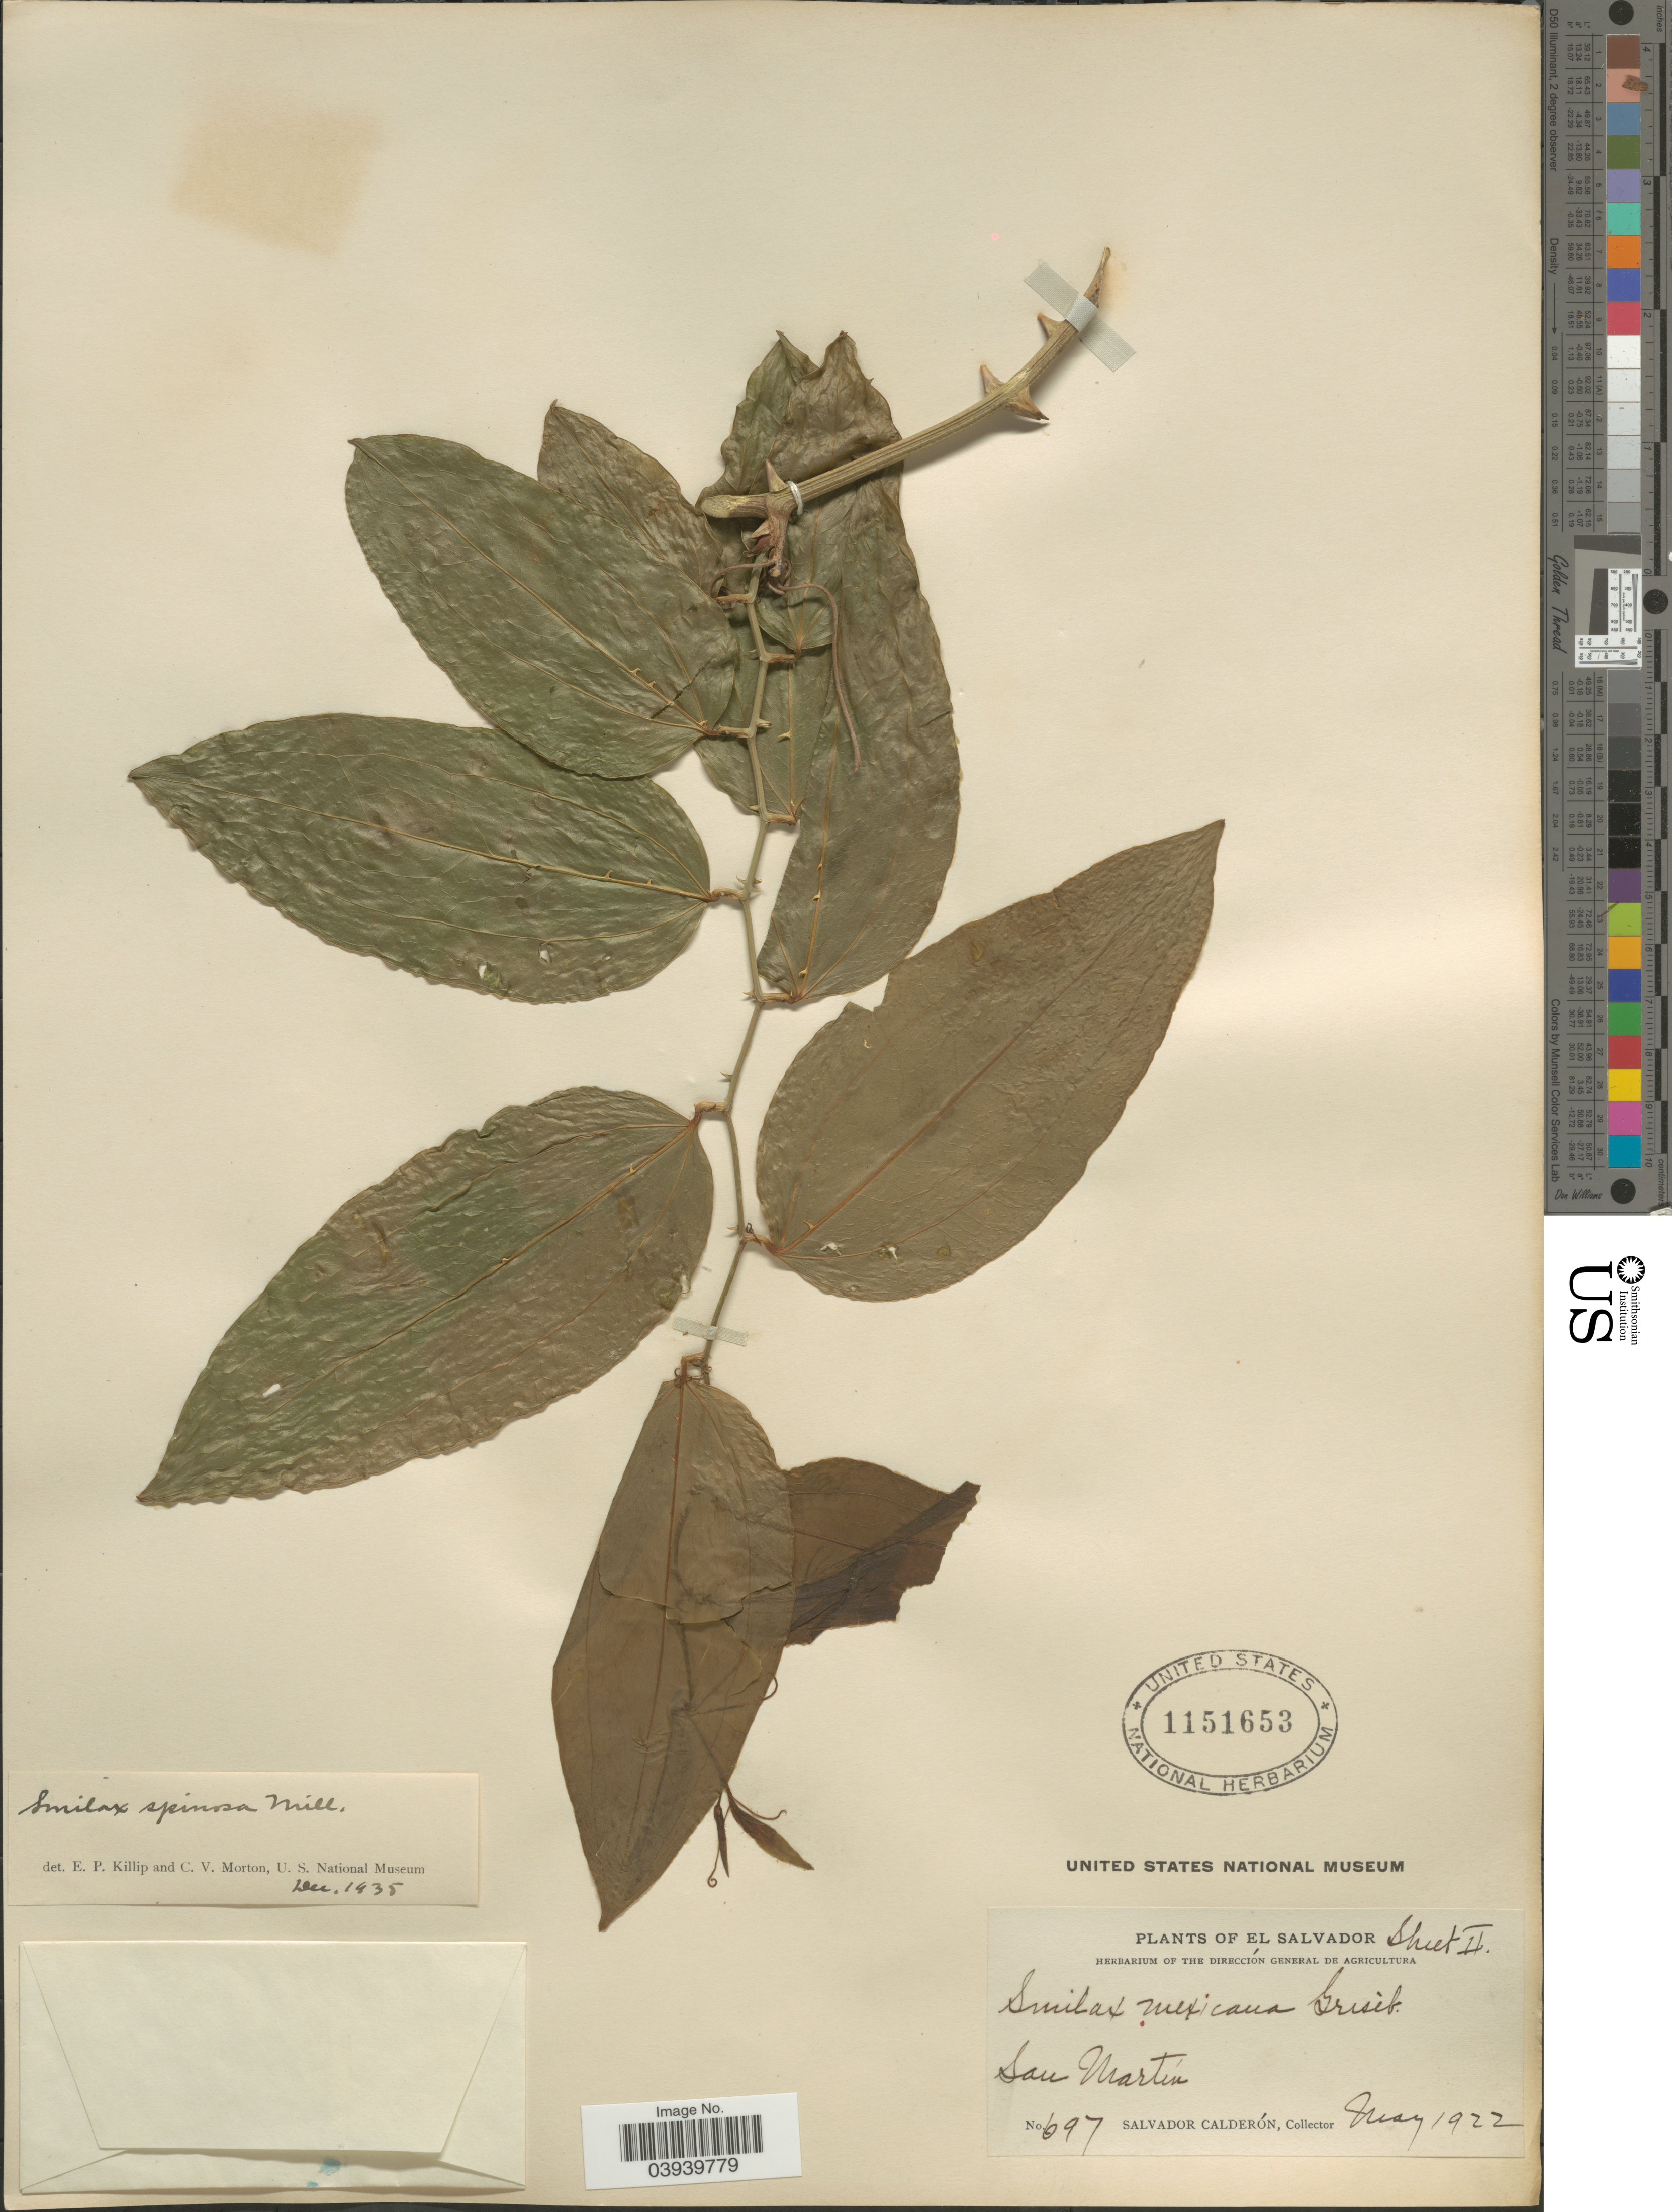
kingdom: Plantae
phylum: Tracheophyta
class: Liliopsida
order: Liliales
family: Smilacaceae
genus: Smilax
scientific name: Smilax spinosa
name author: Mill.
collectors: S. Calderón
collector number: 697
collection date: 1922-05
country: El Salvador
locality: San Martín.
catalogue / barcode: US 1151653